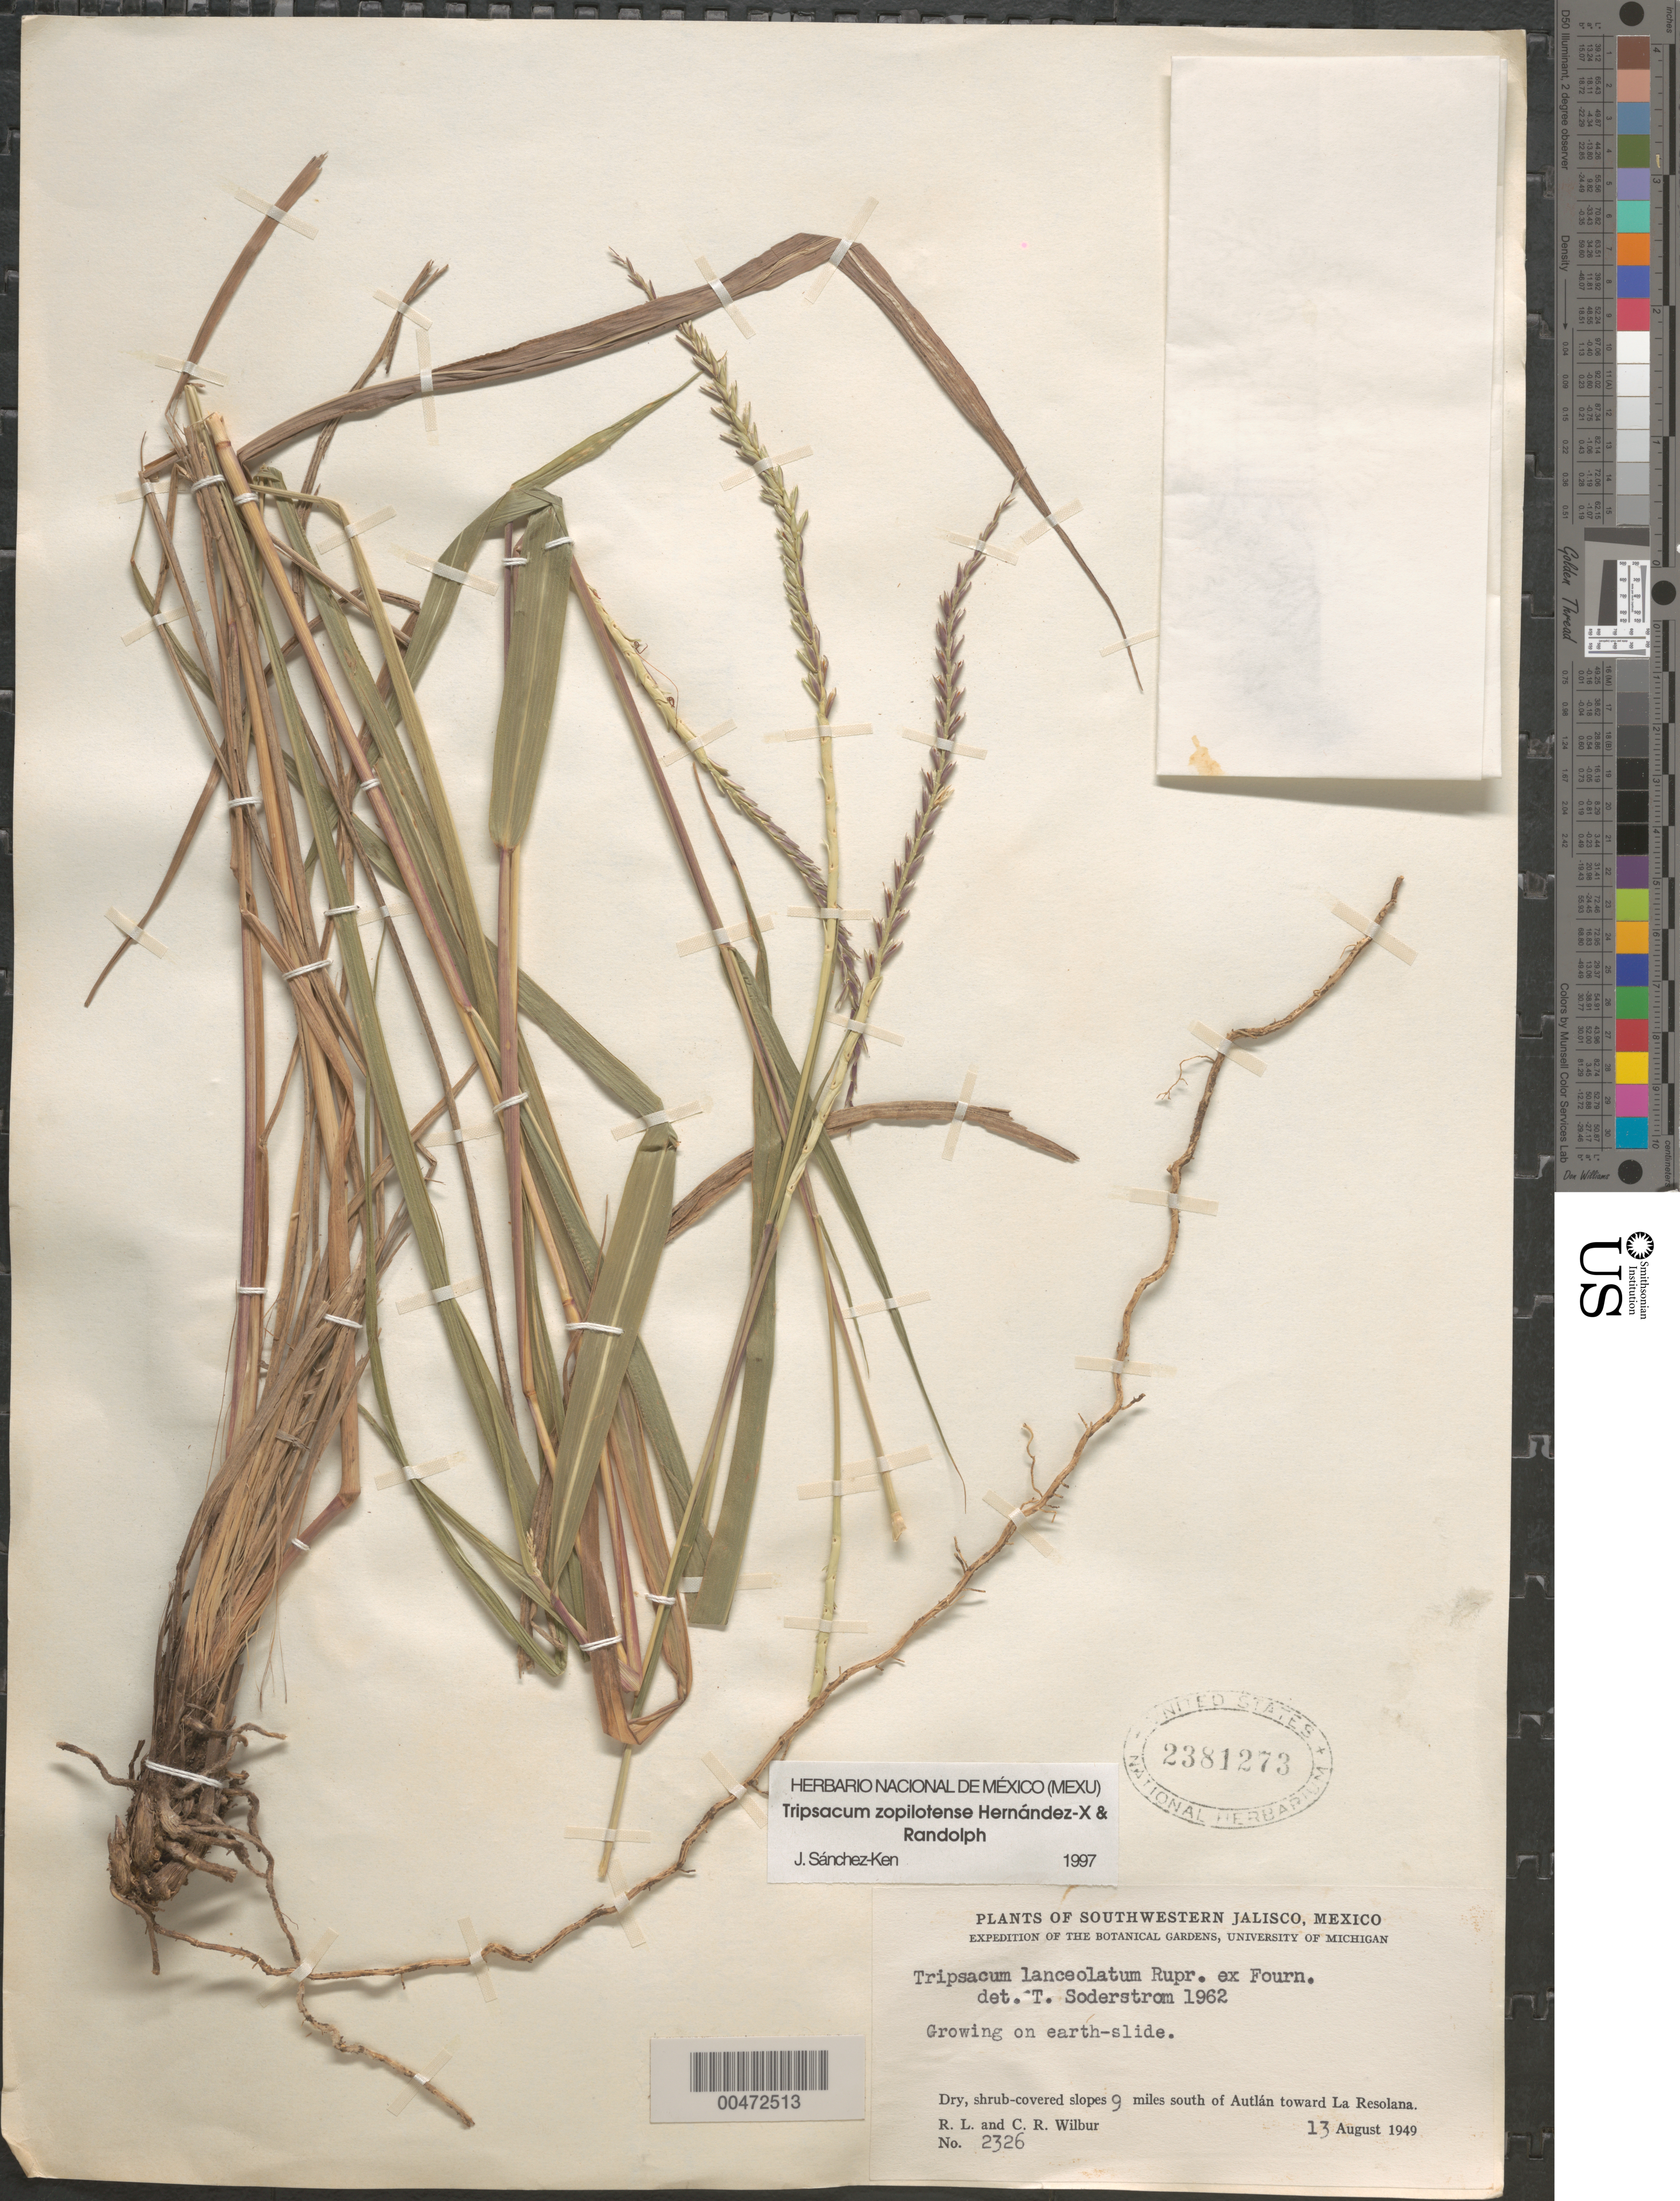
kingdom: Plantae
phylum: Tracheophyta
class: Liliopsida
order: Poales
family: Poaceae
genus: Tripsacum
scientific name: Tripsacum zapolitense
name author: Hern.-Xol. & Randolph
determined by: Sánchez-Ken, J. G.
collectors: R. L. Wilbur & C. Wilbur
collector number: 2326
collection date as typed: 13 Aug 1949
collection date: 1949-08-13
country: Mexico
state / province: Jalisco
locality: SW Jalisco, 9 mi S of Autlán toward La Resolana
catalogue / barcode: US 2381273